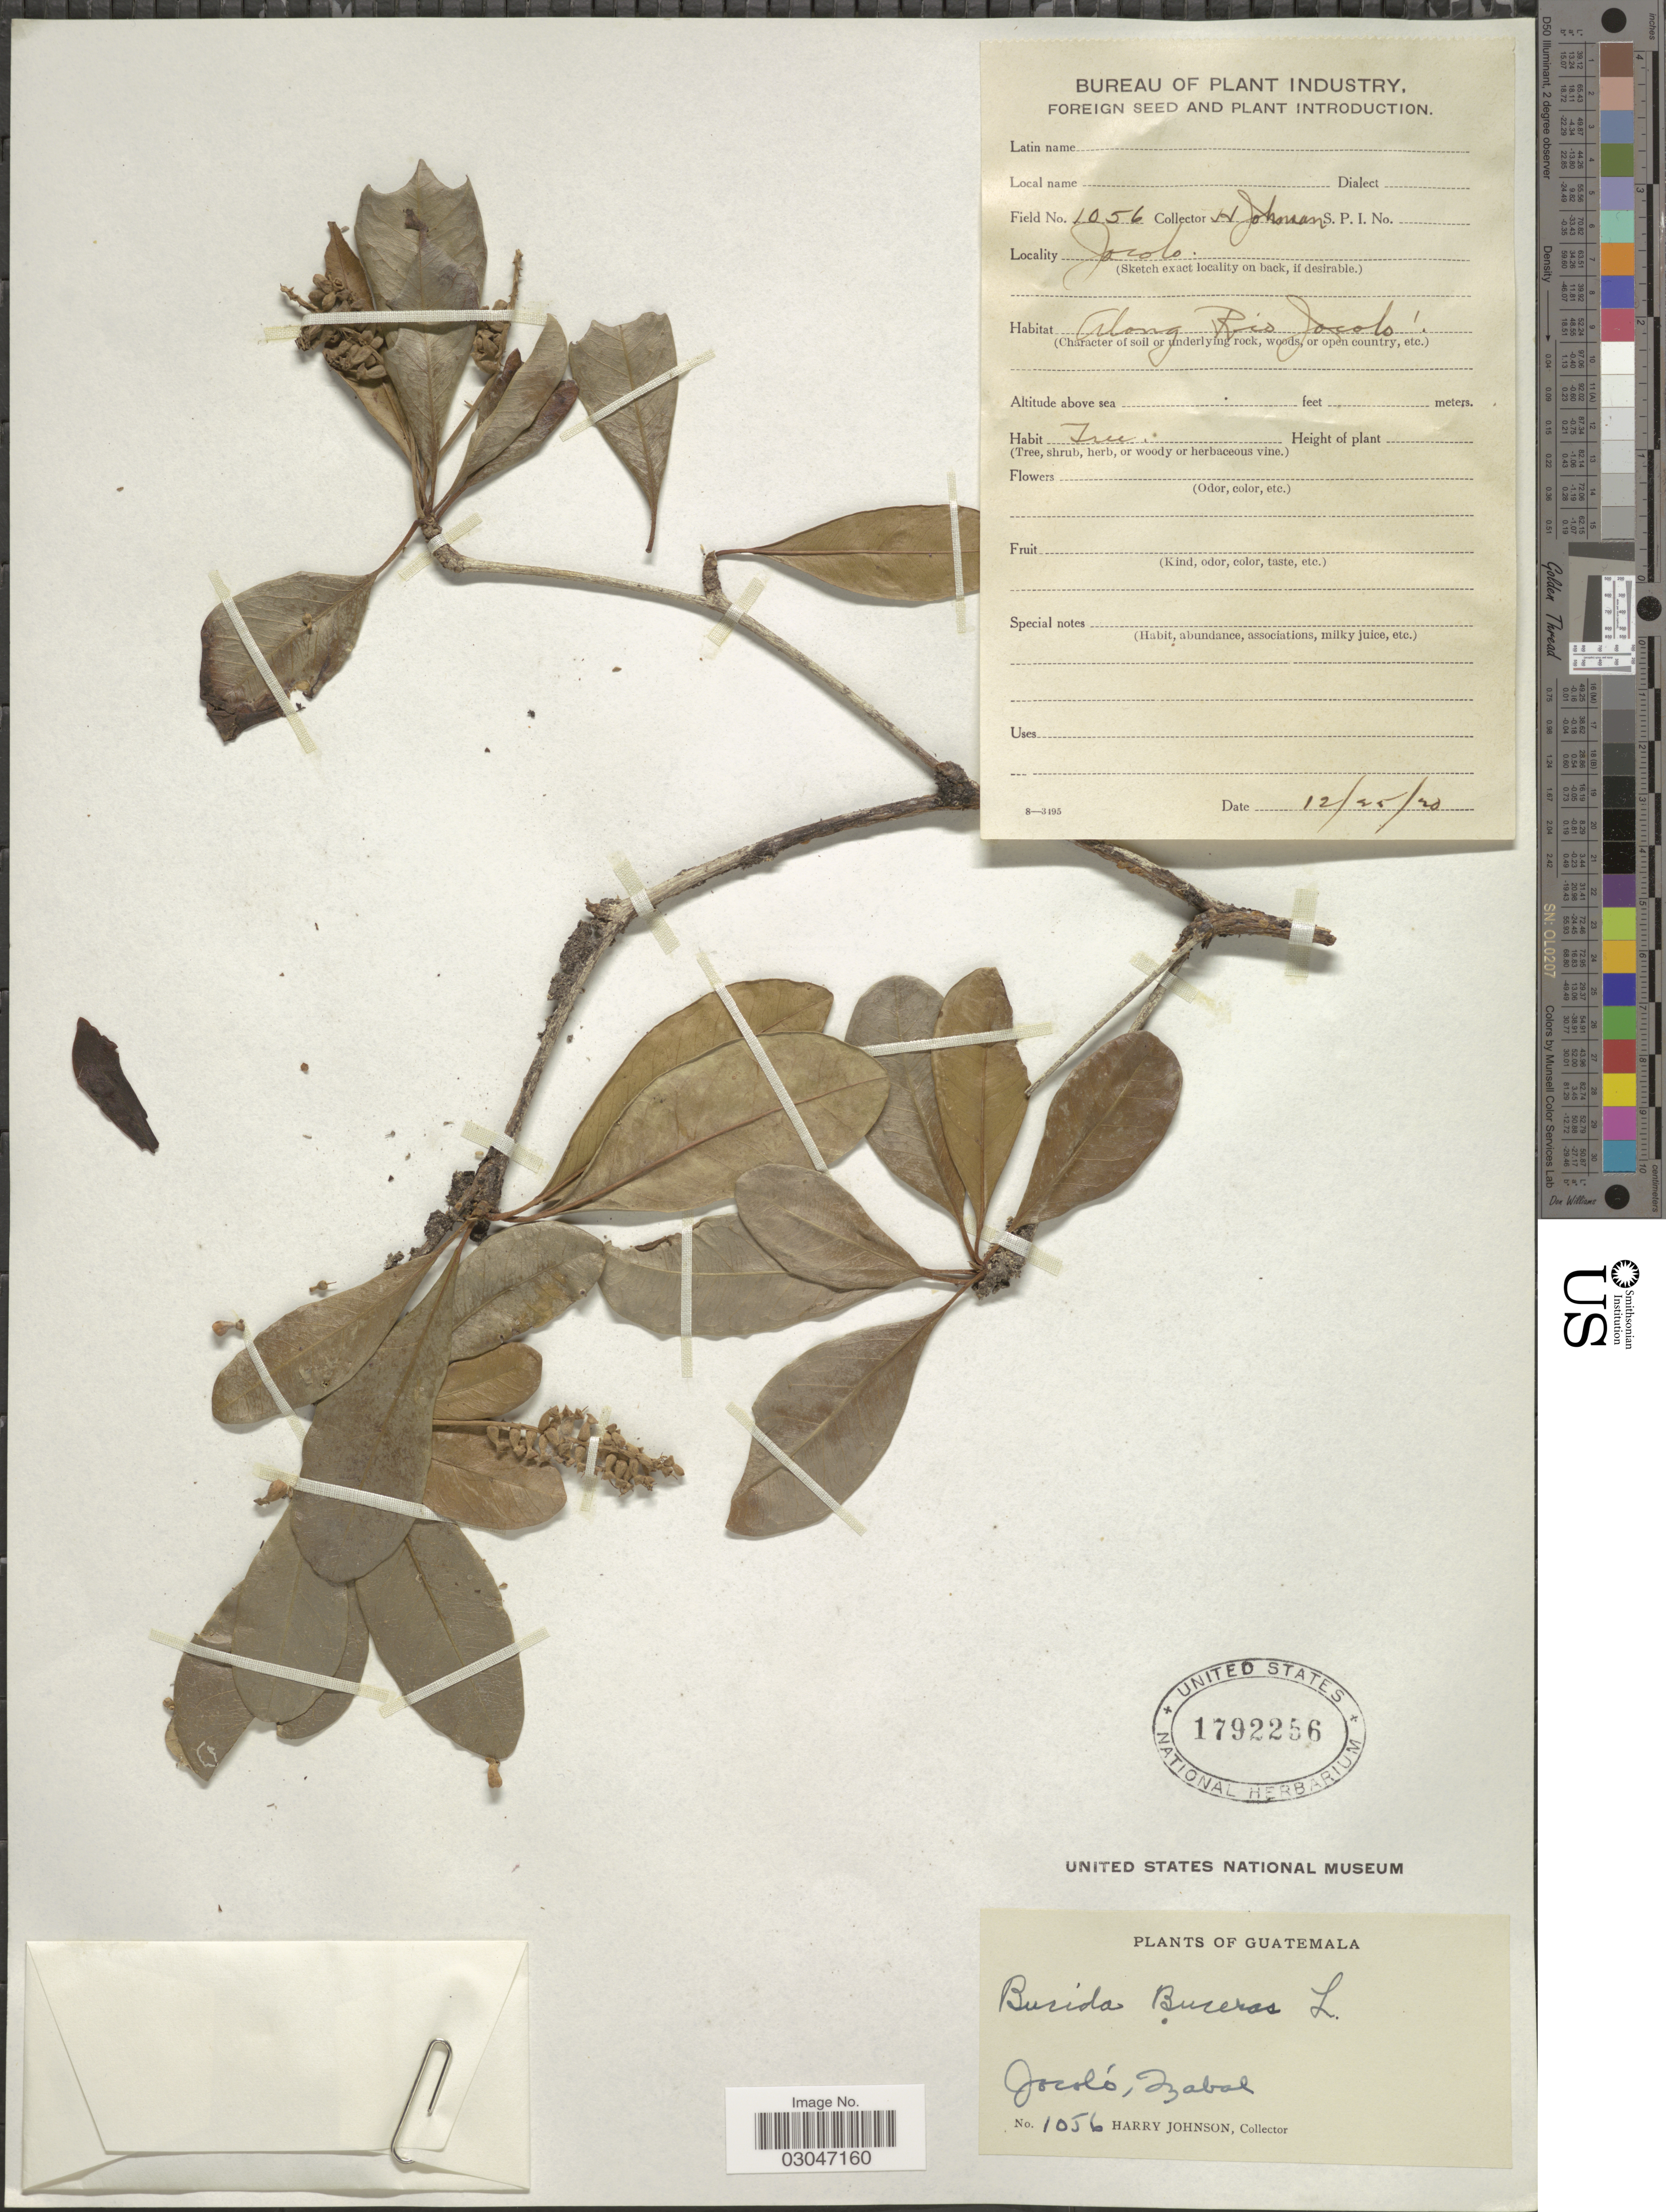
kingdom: Plantae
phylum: Tracheophyta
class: Magnoliopsida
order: Myrtales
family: Combretaceae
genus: Terminalia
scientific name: Terminalia buceras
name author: (L.) C. Wright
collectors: H. Johnson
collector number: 1056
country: Guatemala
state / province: Izabal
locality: Jocoló, Izabal, Along Rio Jocolo.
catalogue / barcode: US 1792256